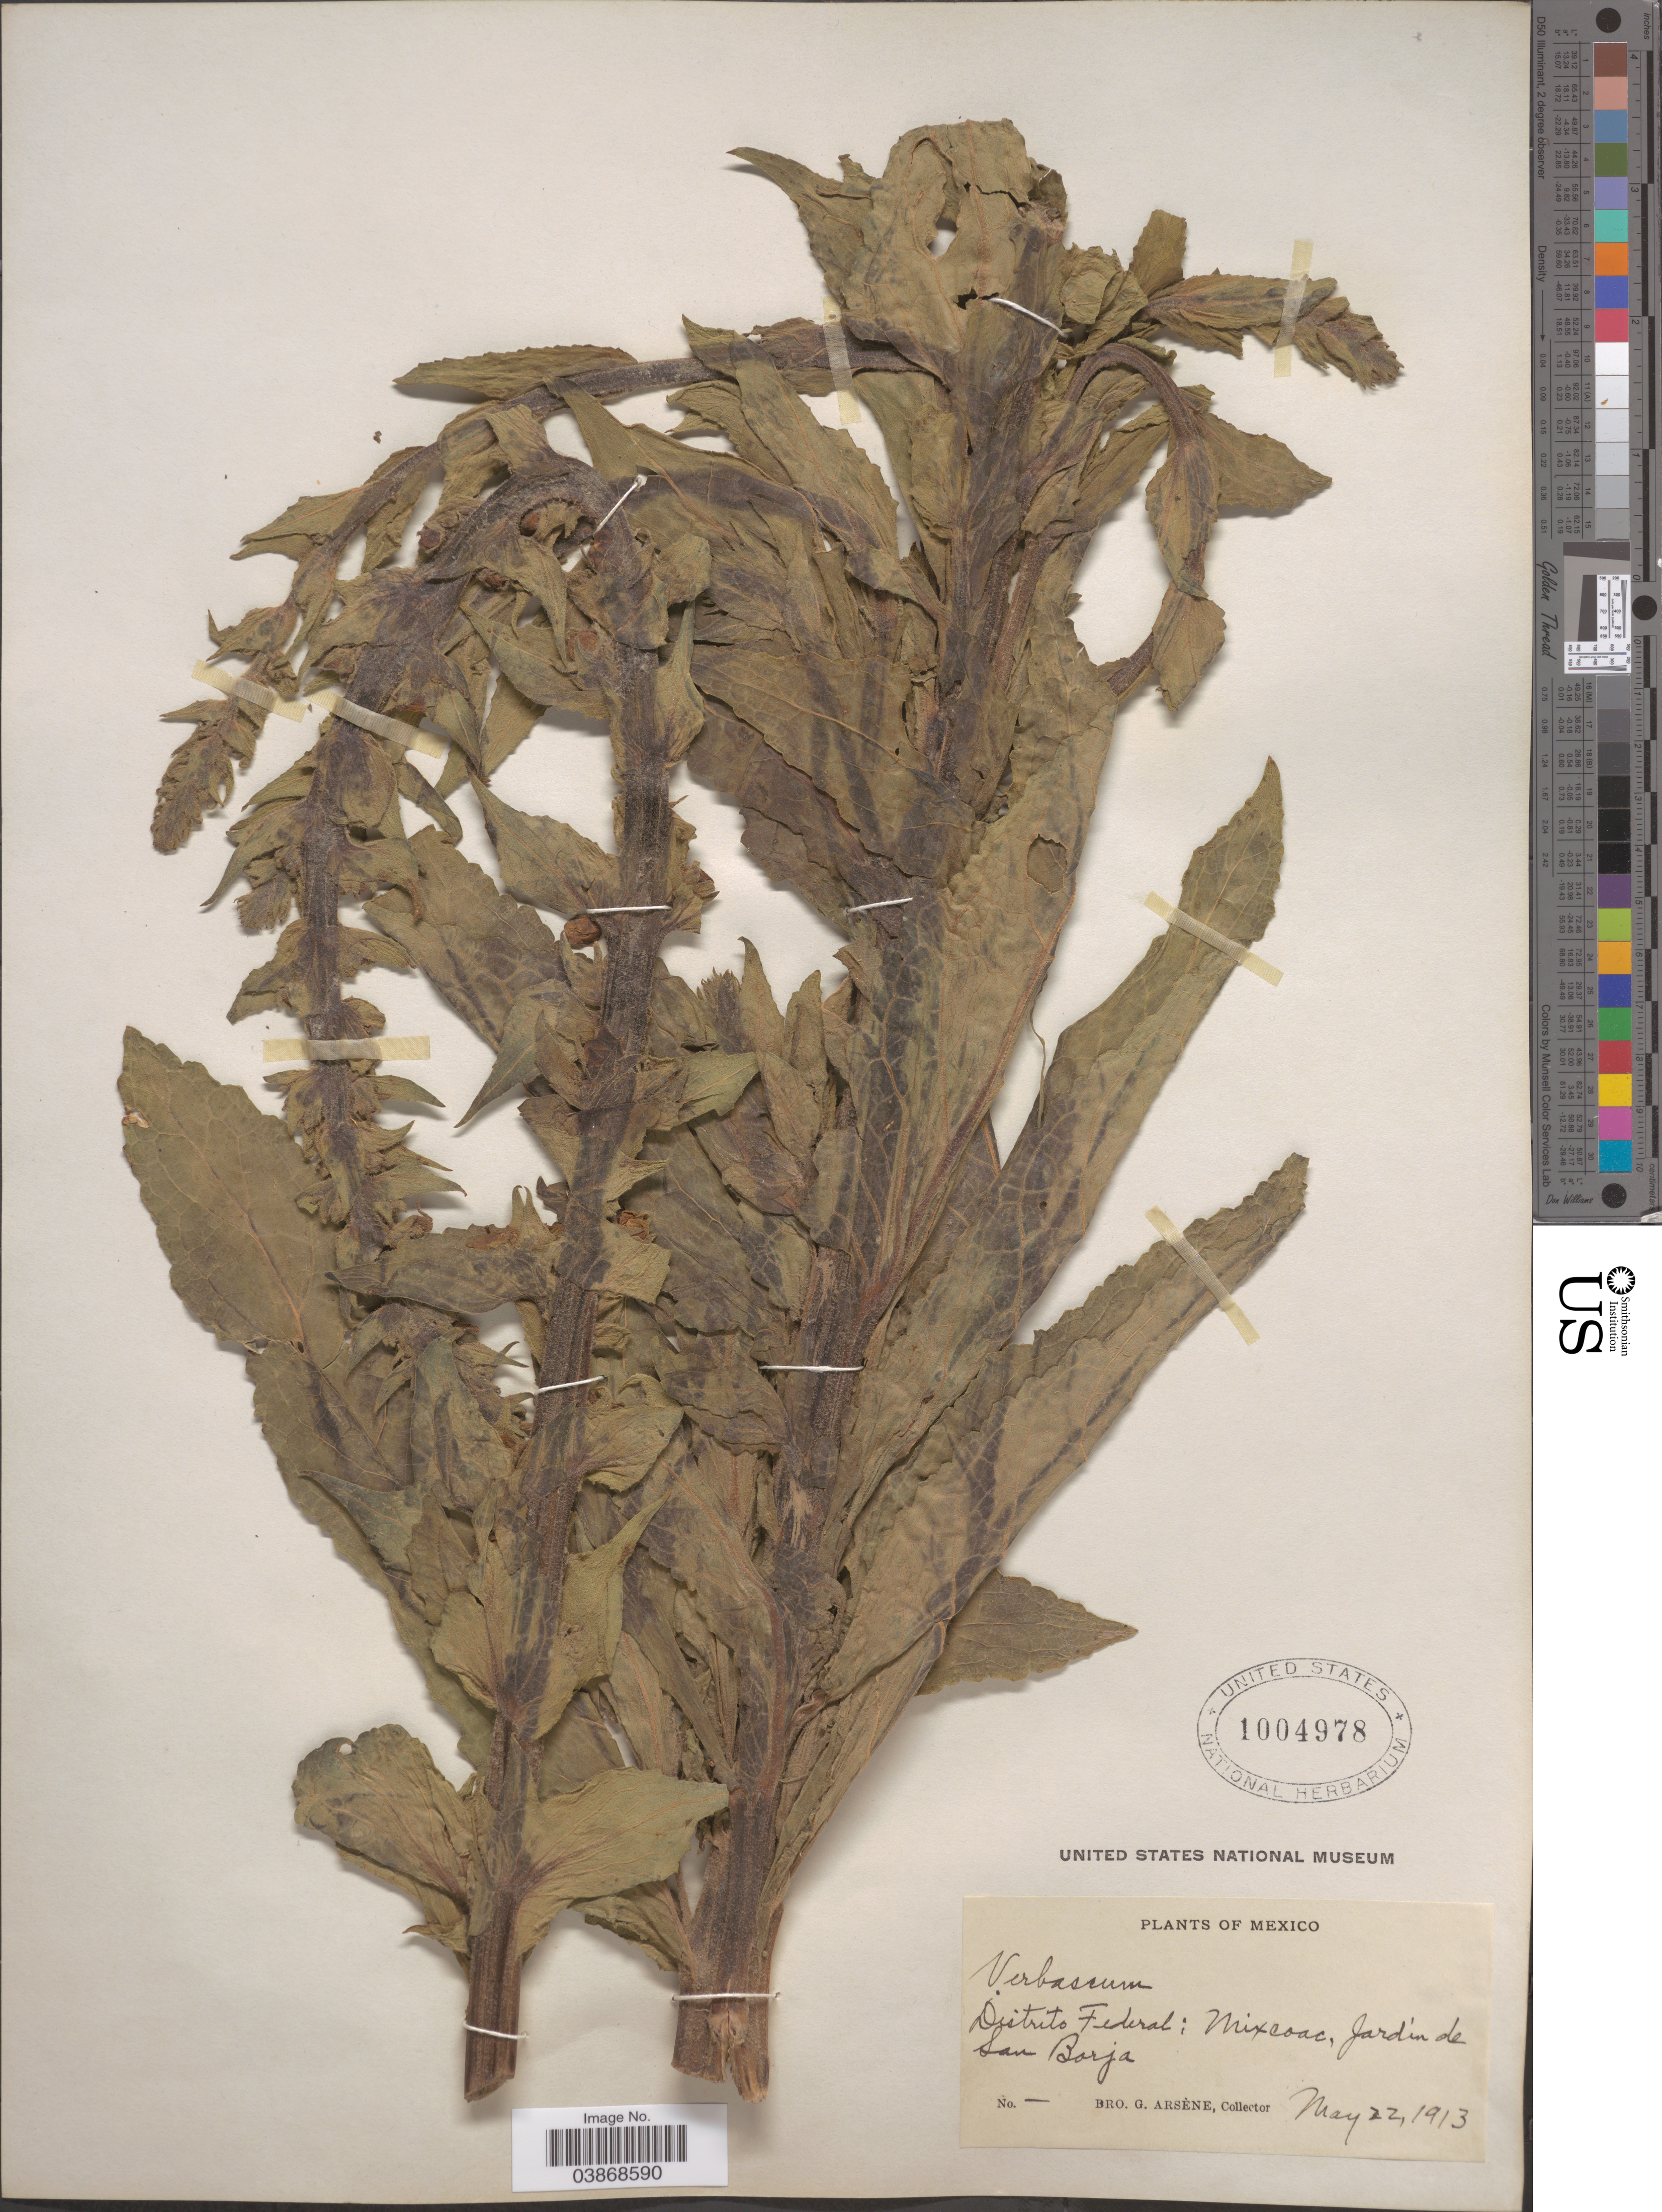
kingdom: Plantae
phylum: Tracheophyta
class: Magnoliopsida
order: Lamiales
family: Scrophulariaceae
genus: Verbascum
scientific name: Verbascum sp.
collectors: Bro. G. Arsène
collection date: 1913-05-22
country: Mexico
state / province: Distrito Federal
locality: Mixcoac, Jardin de San Borja.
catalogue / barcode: US 1004978